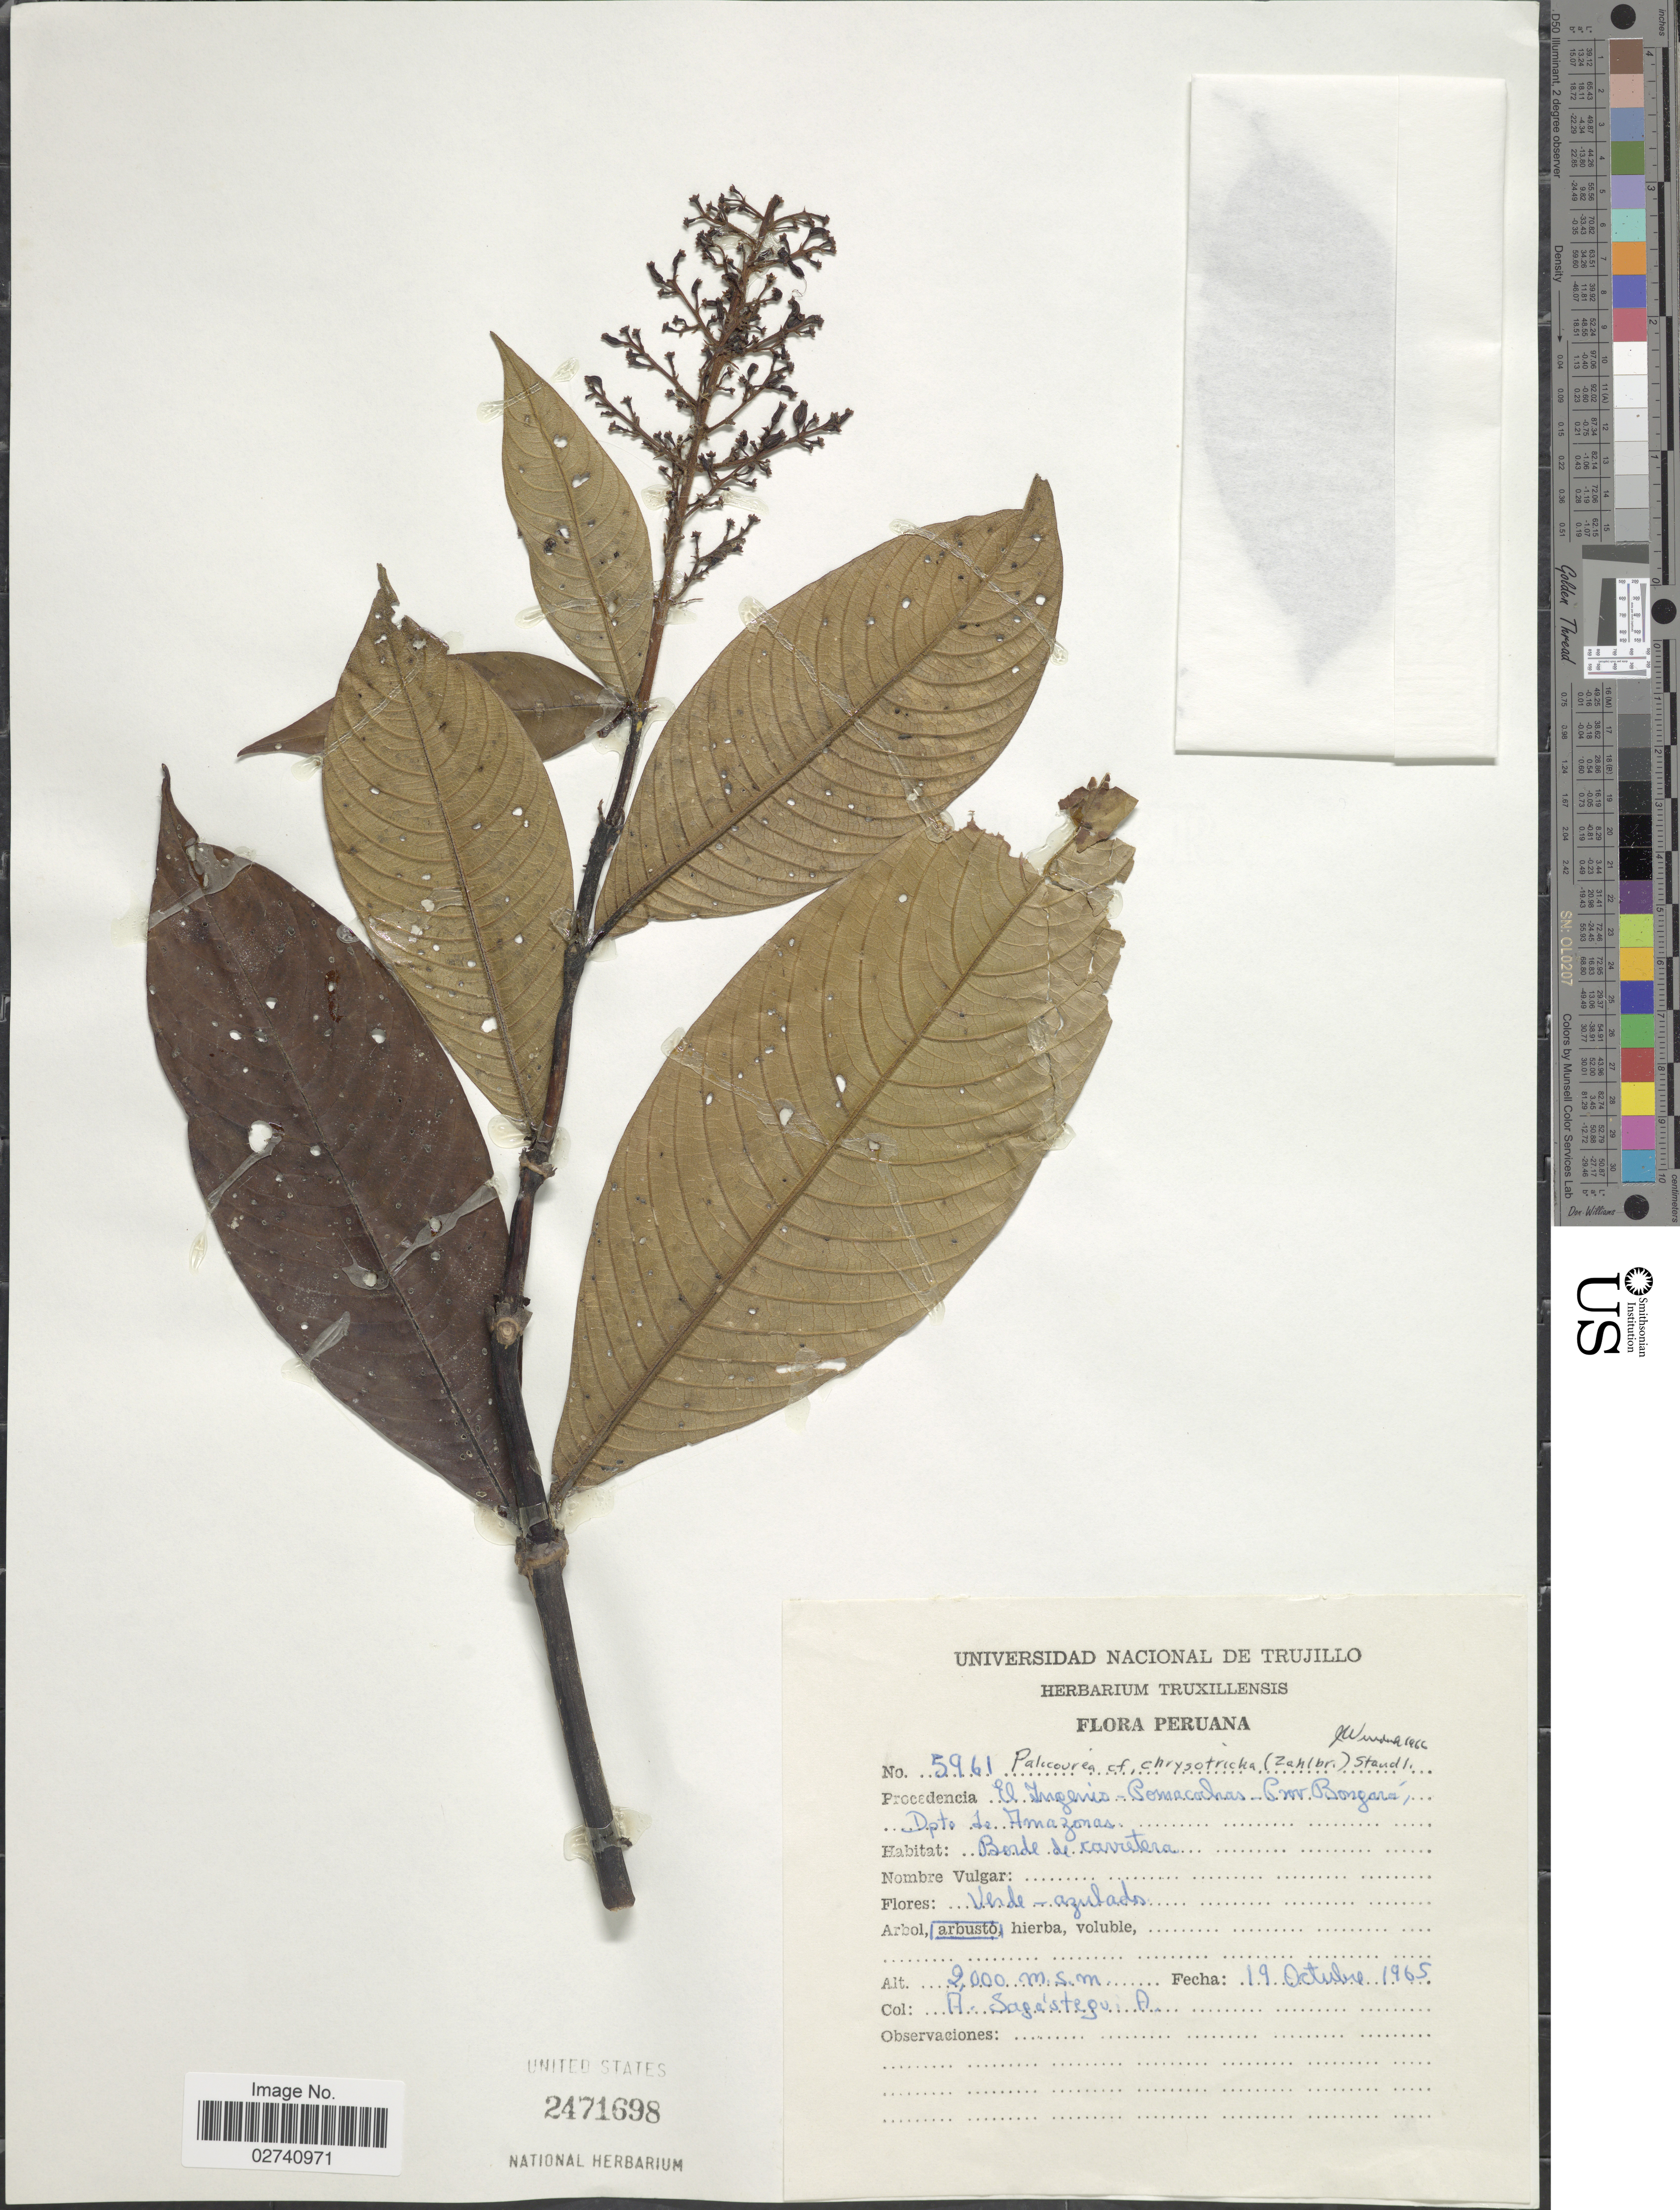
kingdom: Plantae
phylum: Tracheophyta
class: Magnoliopsida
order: Gentianales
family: Rubiaceae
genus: Palicourea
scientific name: Palicourea chrysotricha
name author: (Zahlbr.) Standl.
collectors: A. Sagástegui A.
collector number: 5961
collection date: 1965-10-19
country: Peru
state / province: Amazonas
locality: El Ingenio-Pomacochas-Prov. Bongara, Borde de carretera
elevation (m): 200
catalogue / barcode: US 2471698